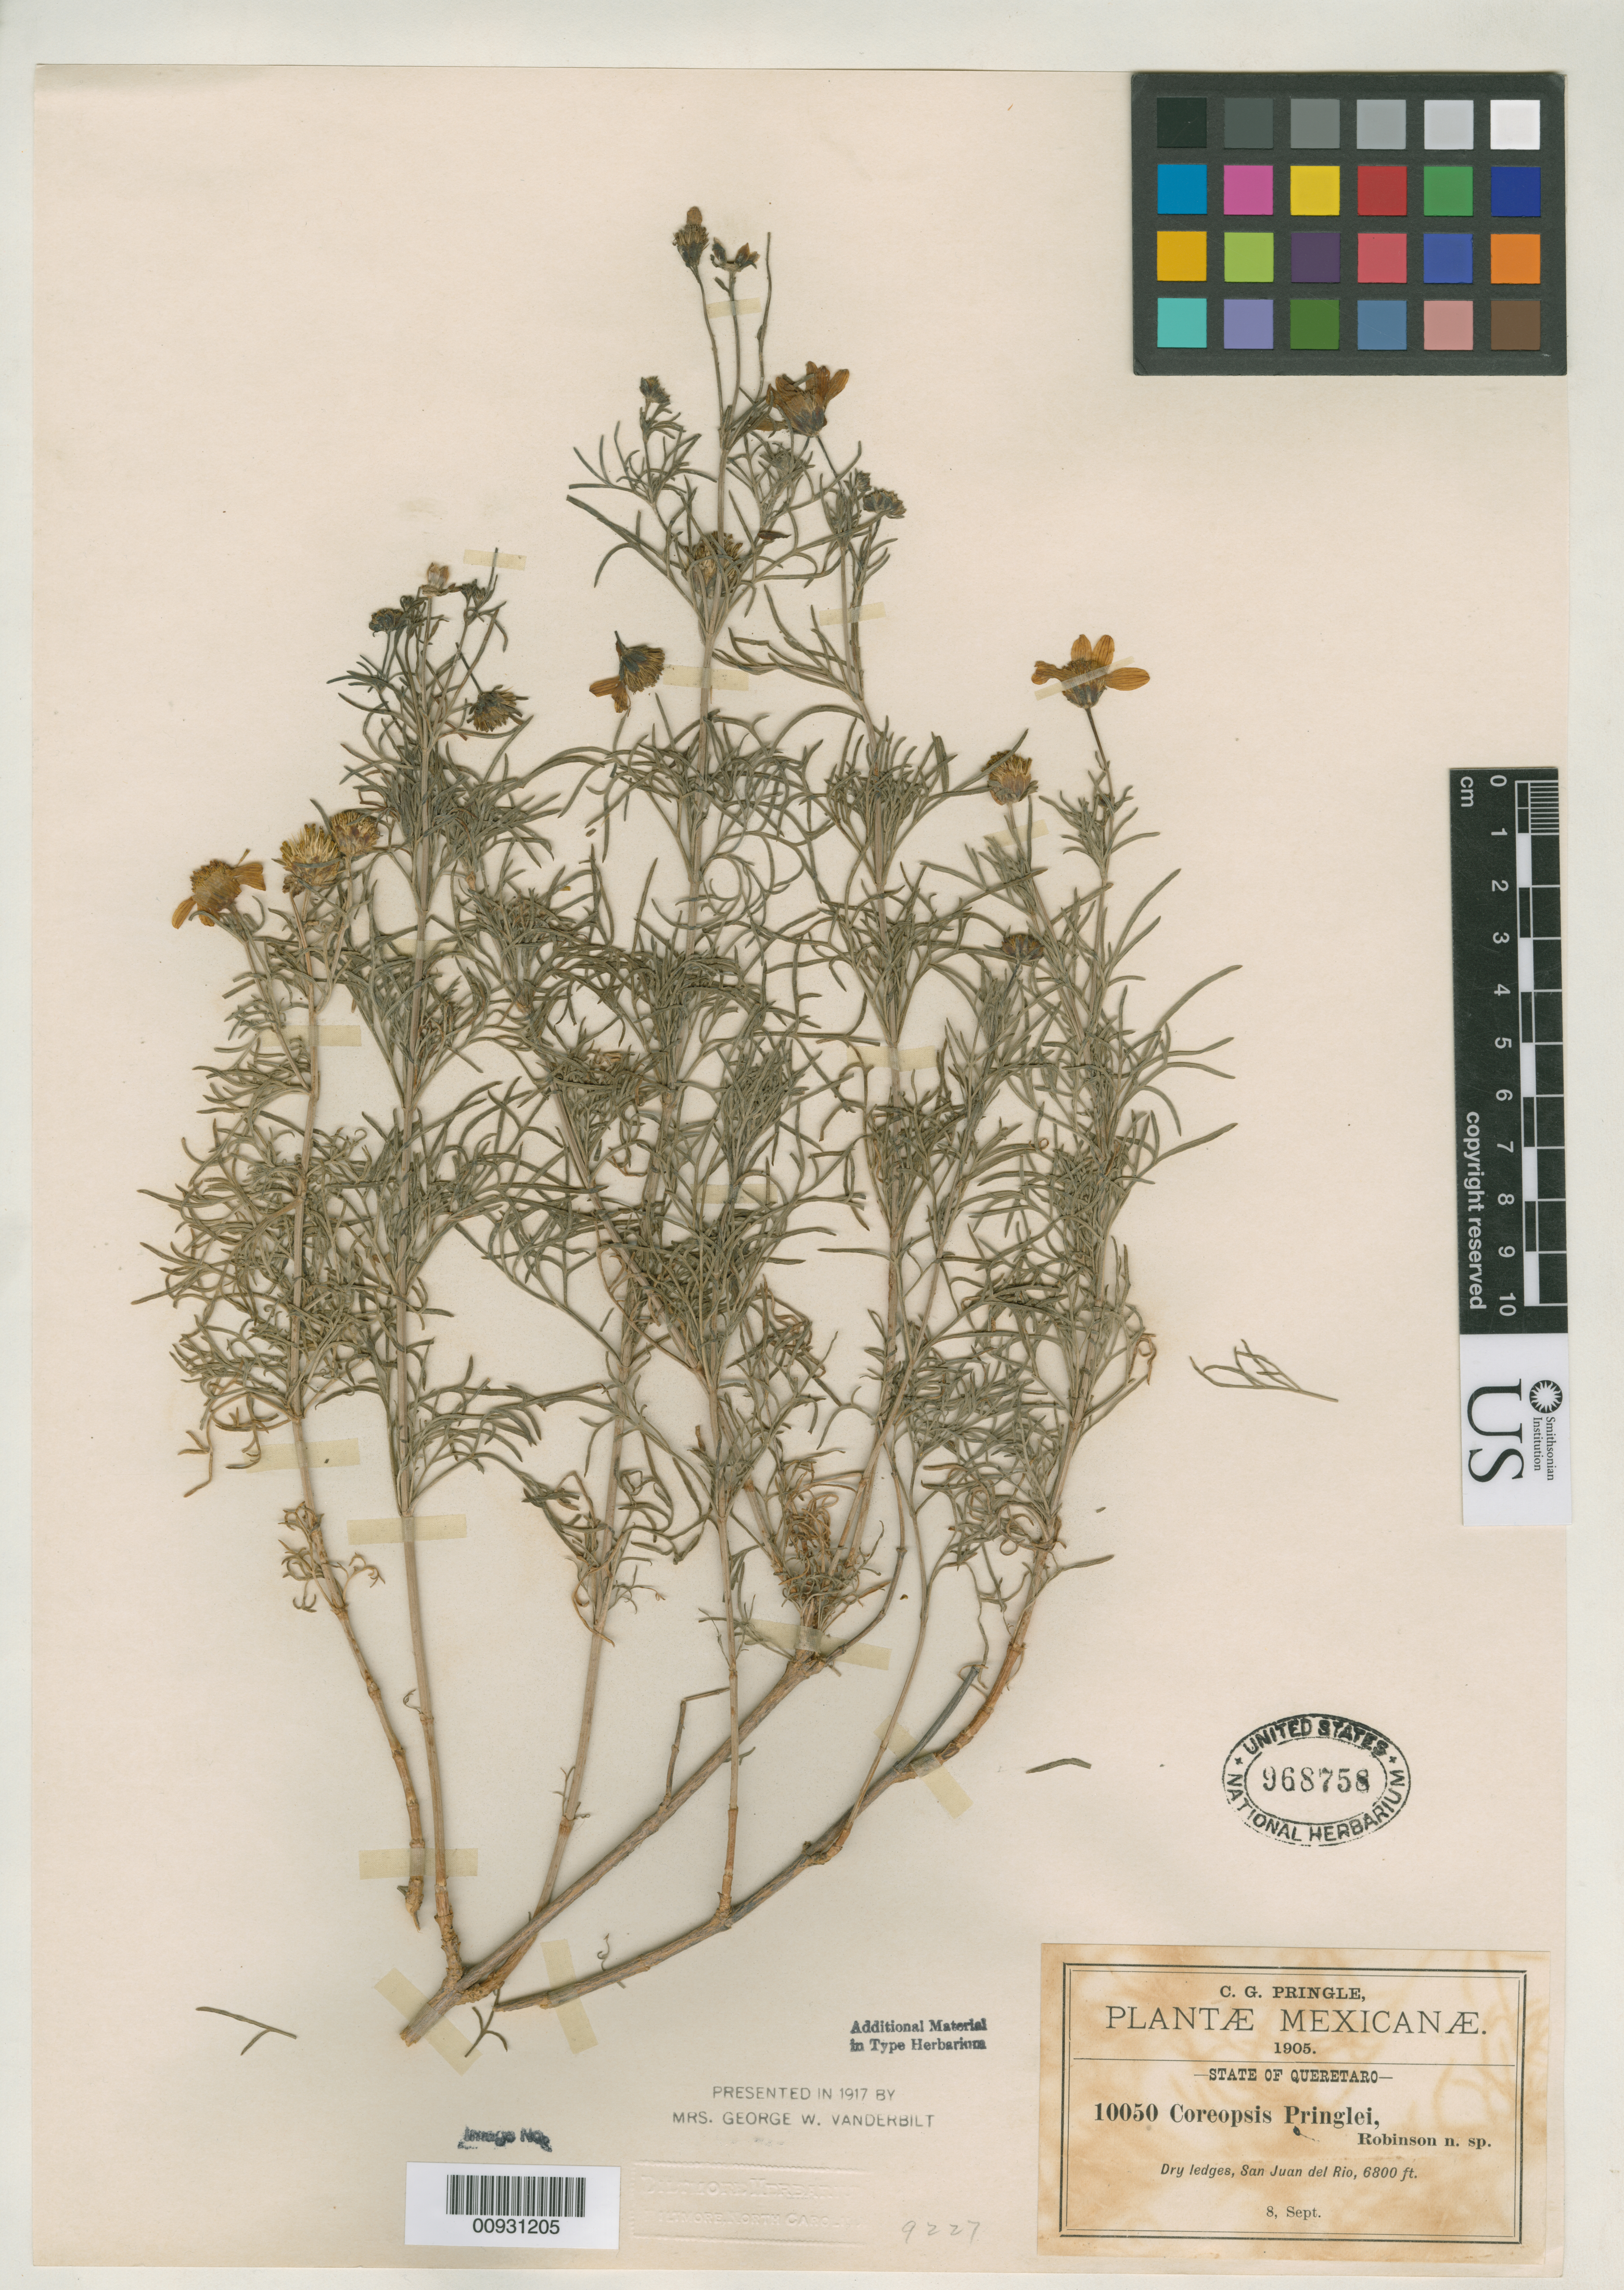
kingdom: Plantae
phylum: Tracheophyta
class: Magnoliopsida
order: Asterales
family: Asteraceae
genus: Coreopsis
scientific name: Coreopsis pringlei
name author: B.L. Rob.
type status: Isotype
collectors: C. G. Pringle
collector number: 10050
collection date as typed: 08 Sep 1905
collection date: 1905-09-08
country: Mexico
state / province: Querétaro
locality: San Juan del Río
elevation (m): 2073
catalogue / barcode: US 968758